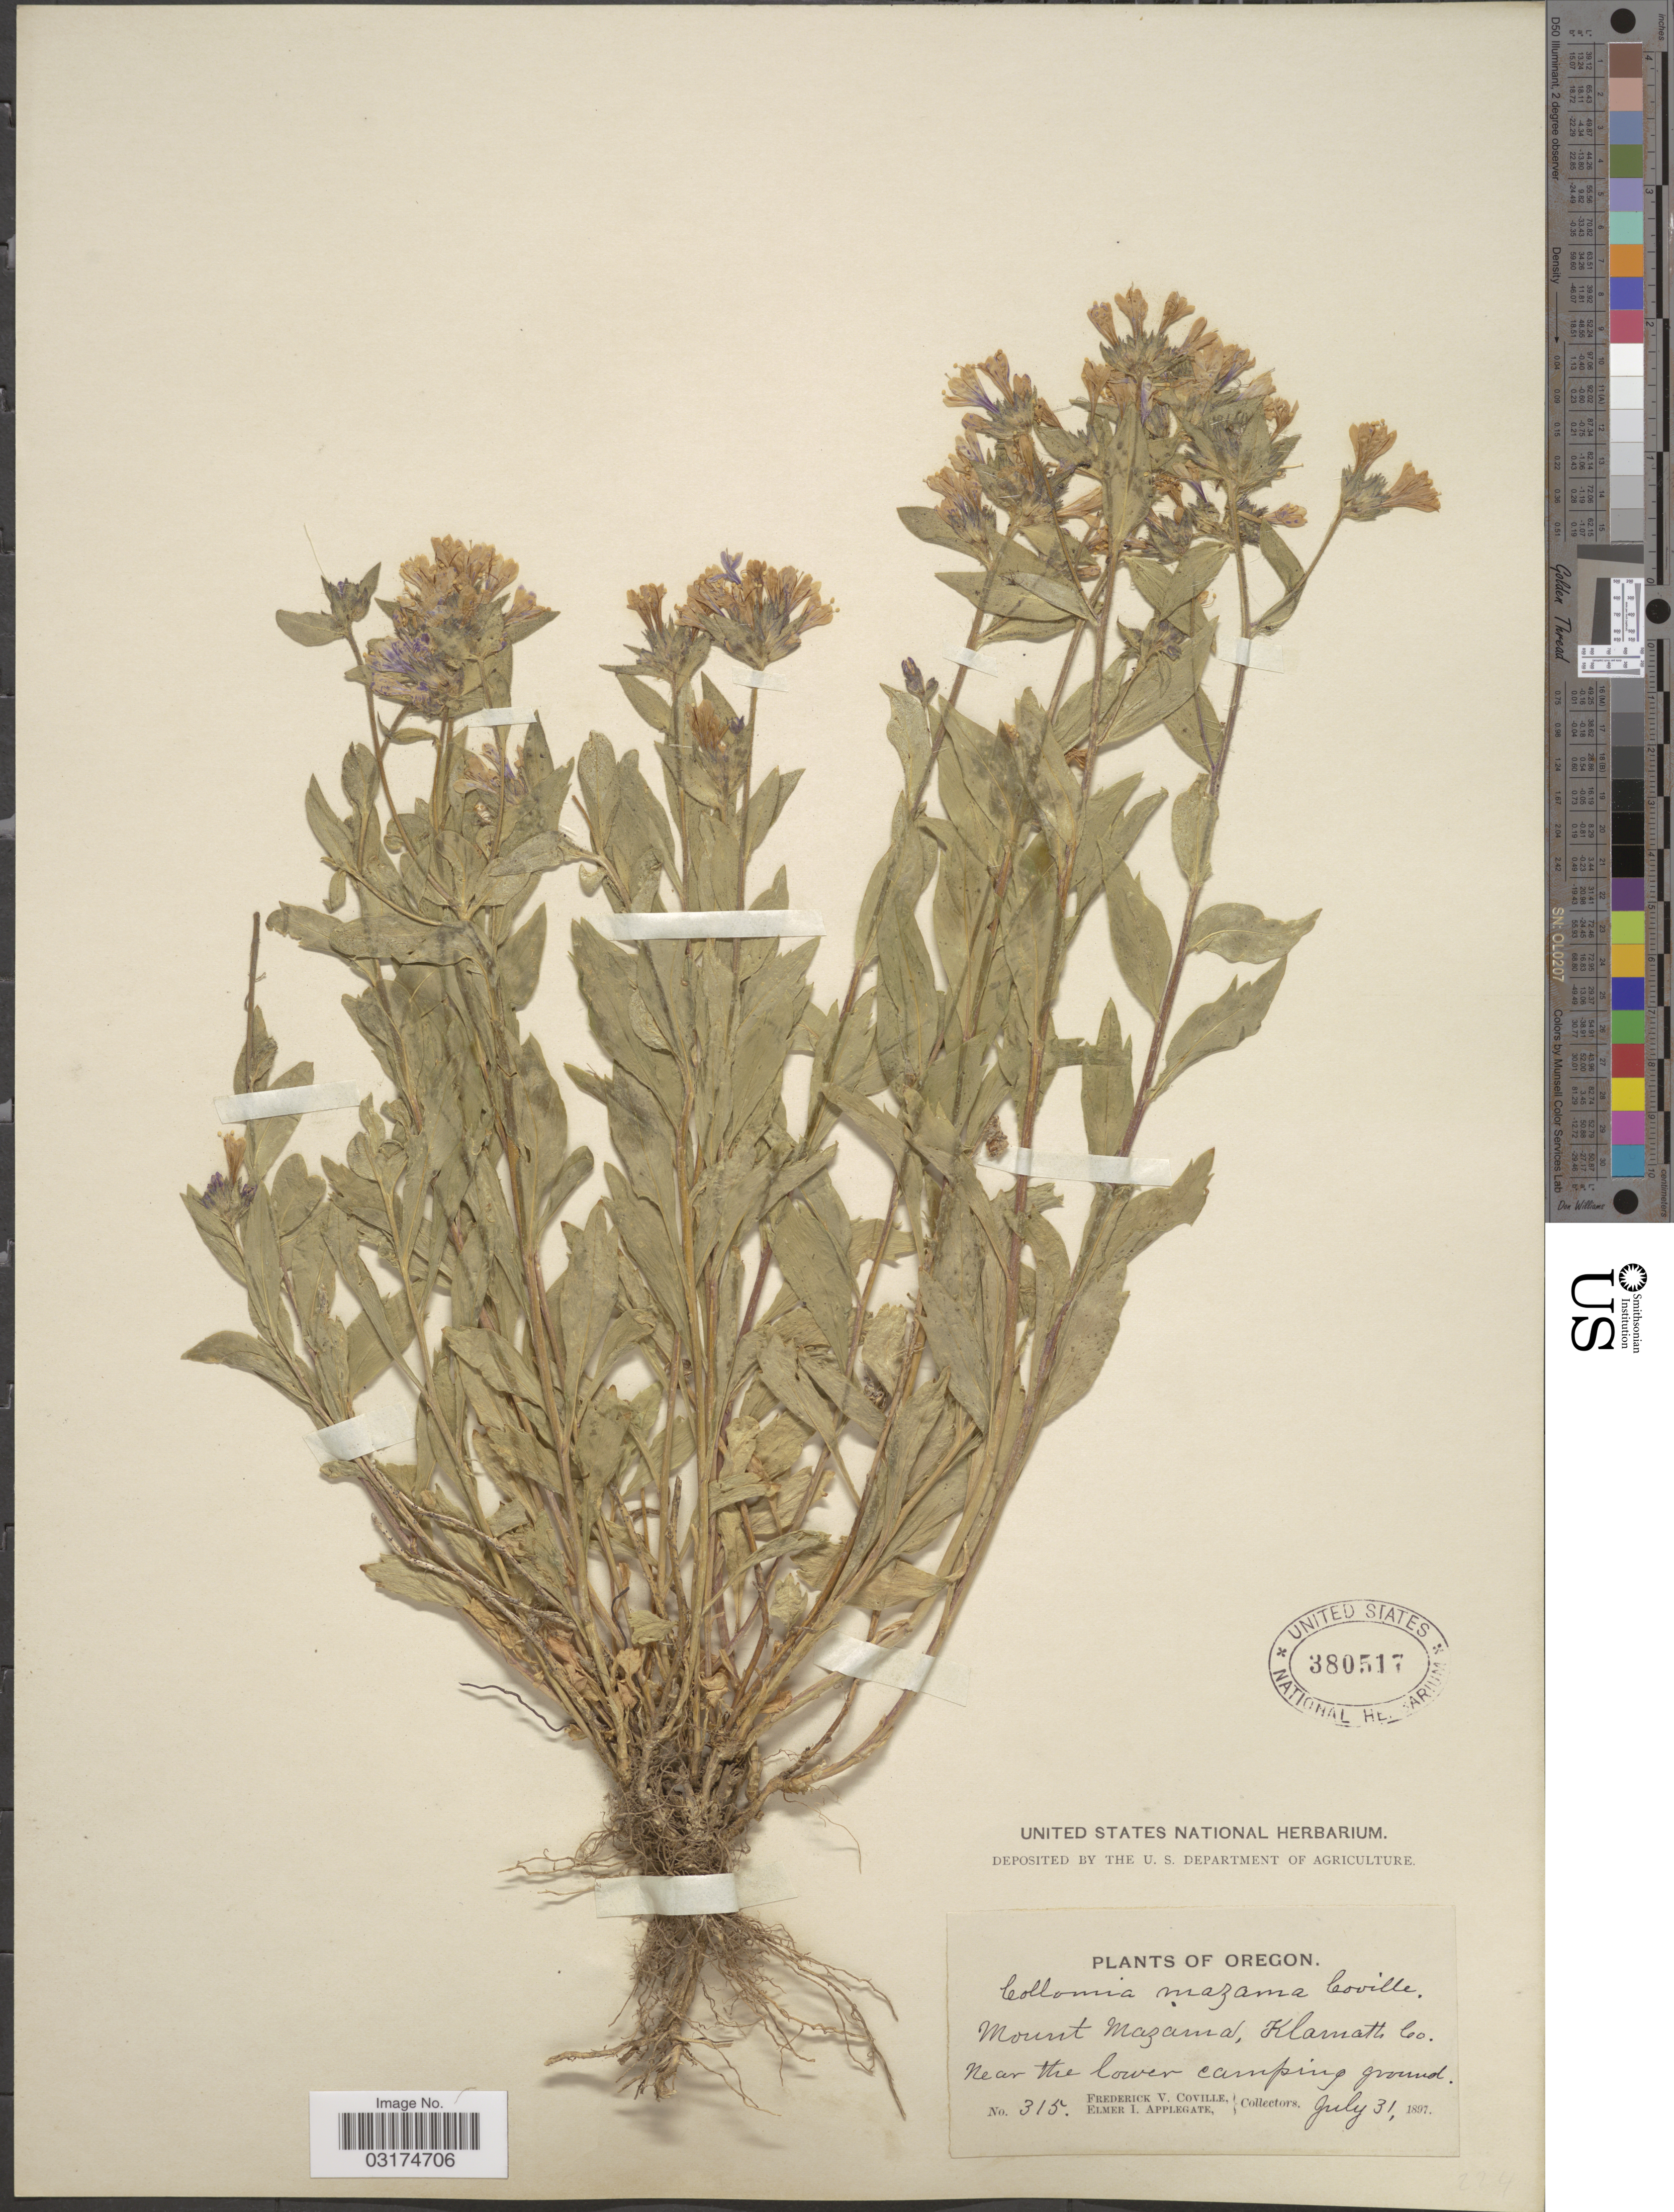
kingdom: Plantae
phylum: Tracheophyta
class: Magnoliopsida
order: Ericales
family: Polemoniaceae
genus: Collomia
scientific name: Collomia mazama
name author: Coville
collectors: F. V. Coville & E. I. Applegate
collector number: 315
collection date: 1897-07-31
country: United States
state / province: Oregon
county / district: Klamath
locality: Mount Mazama, Klamath Co. Near the lower camping ground.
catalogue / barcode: US 380517